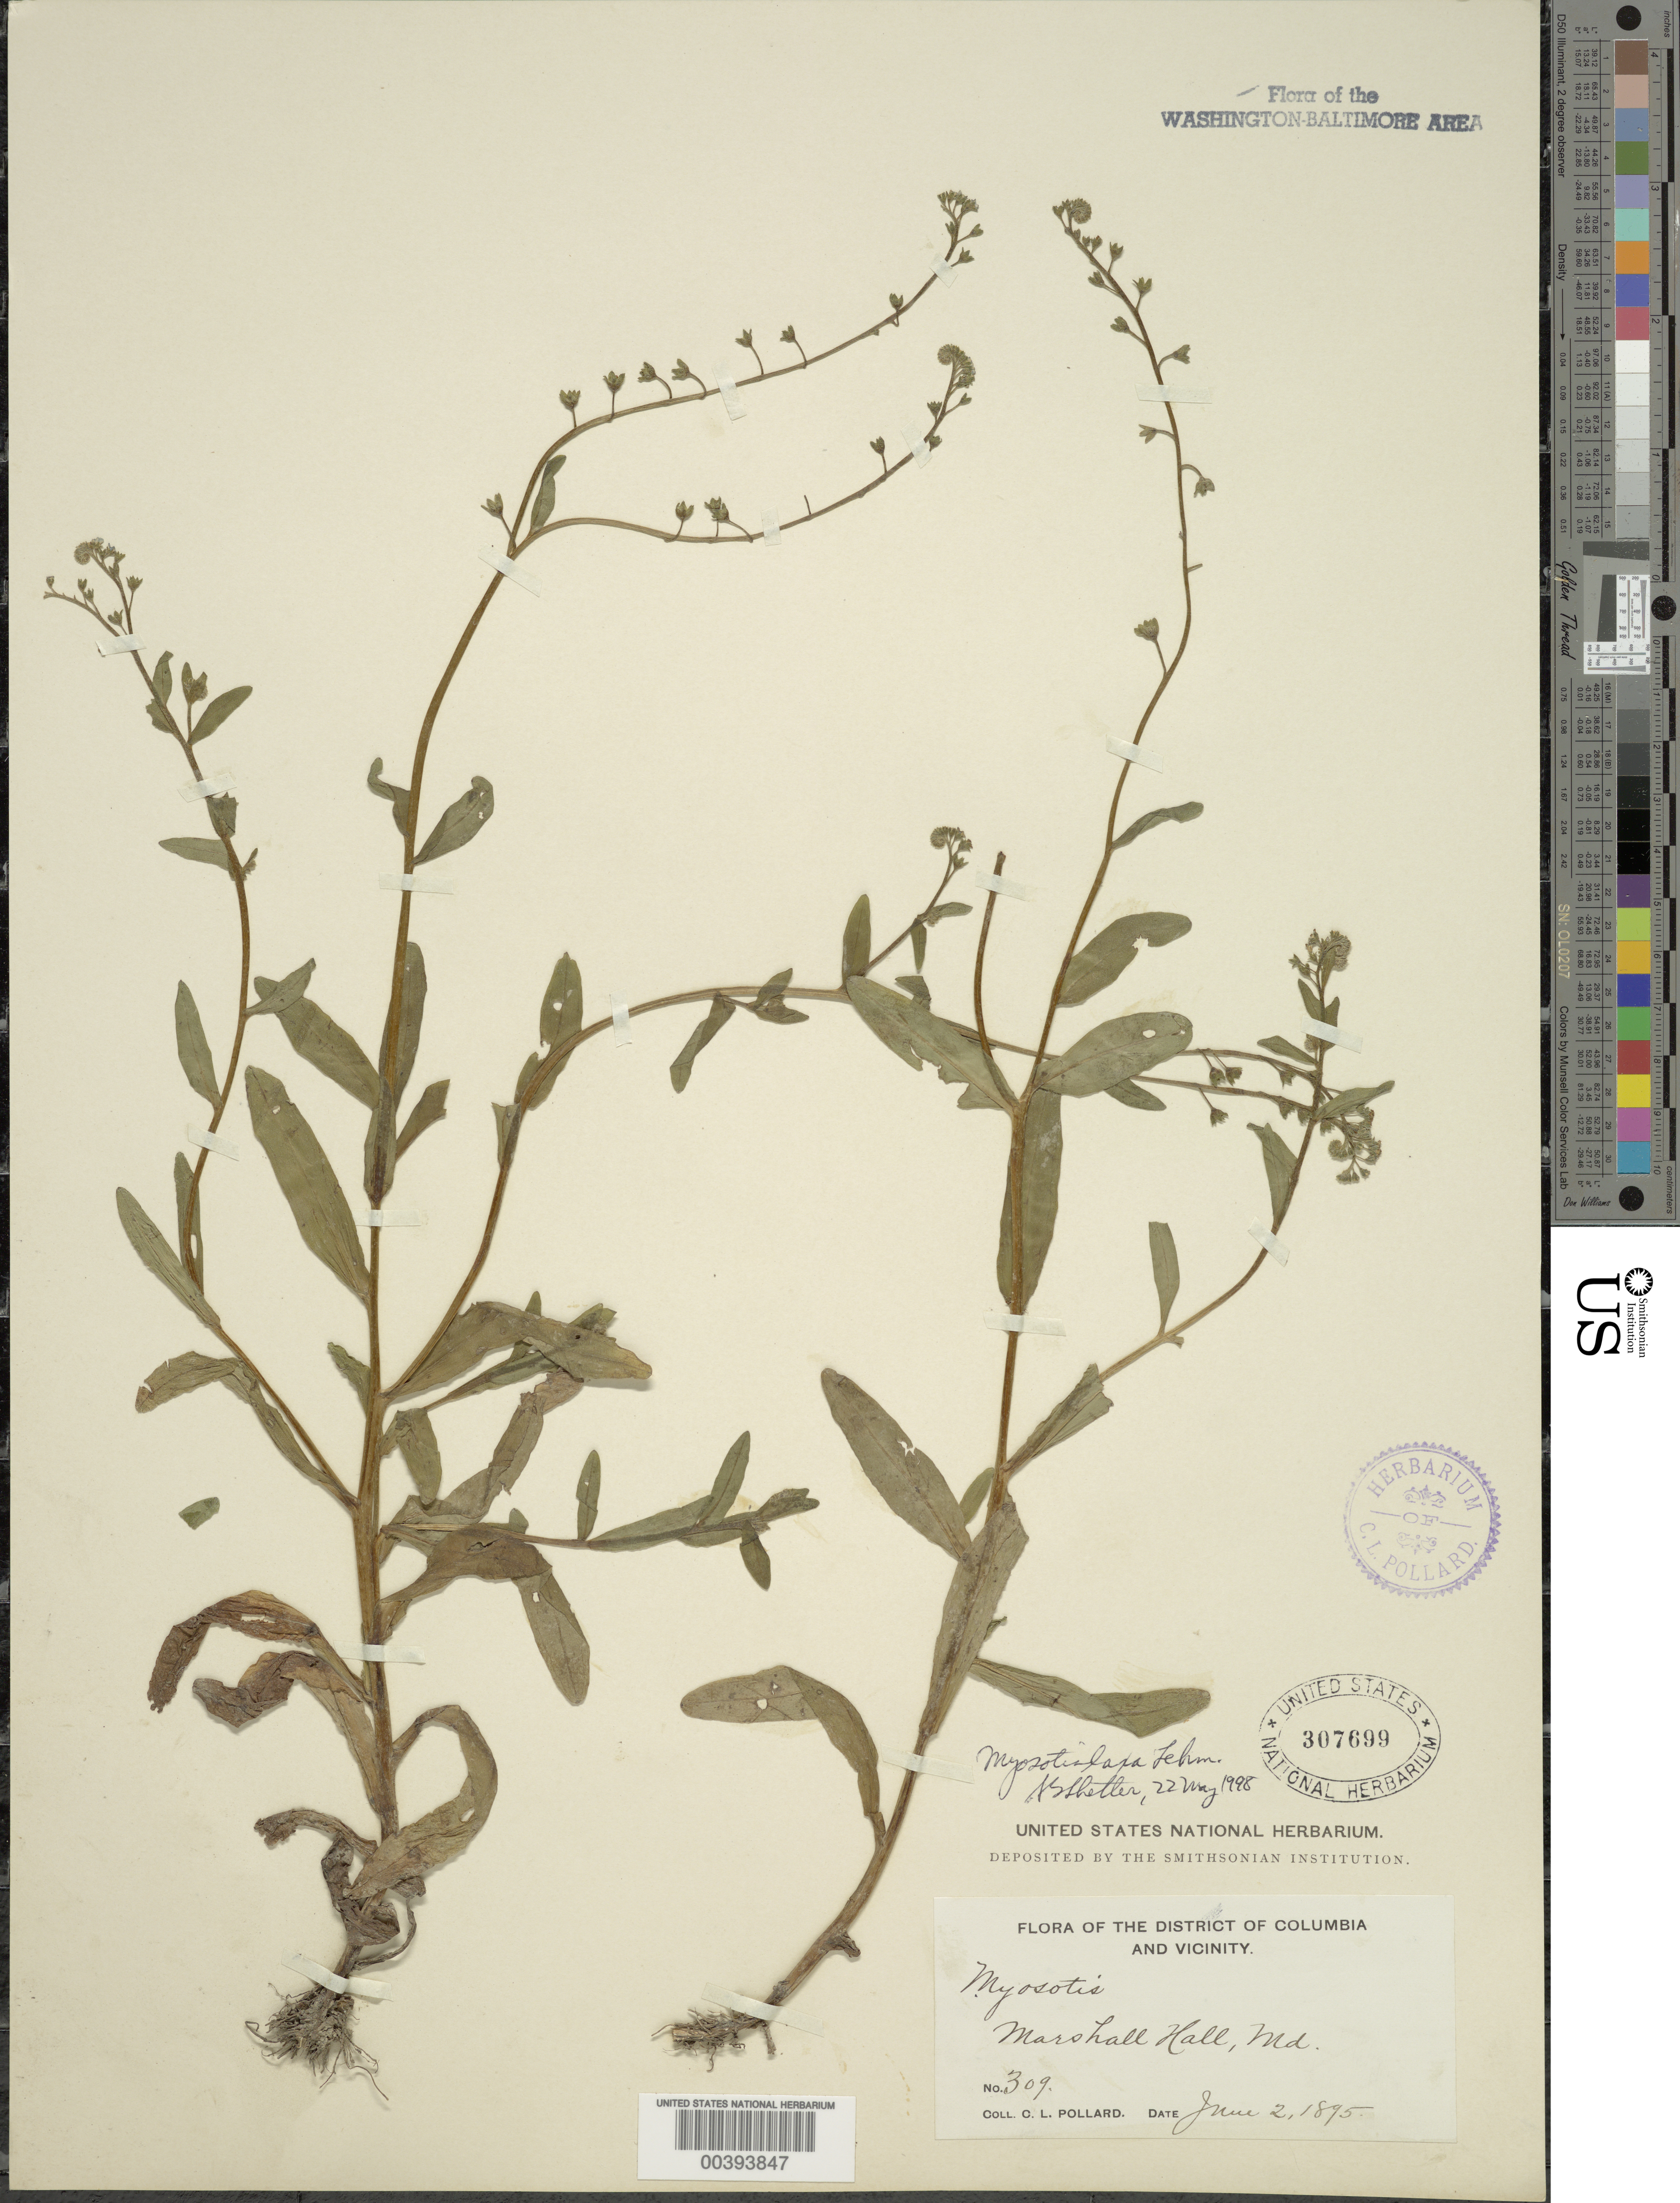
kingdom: Plantae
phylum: Tracheophyta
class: Magnoliopsida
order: Boraginales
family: Boraginaceae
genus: Myosotis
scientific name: Myosotis laxa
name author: F. Lehm.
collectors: C. L. Pollard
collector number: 309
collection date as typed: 02 Jun 1895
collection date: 1895-06-02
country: United States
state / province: Maryland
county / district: Charles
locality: Marshall Hall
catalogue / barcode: US 307699